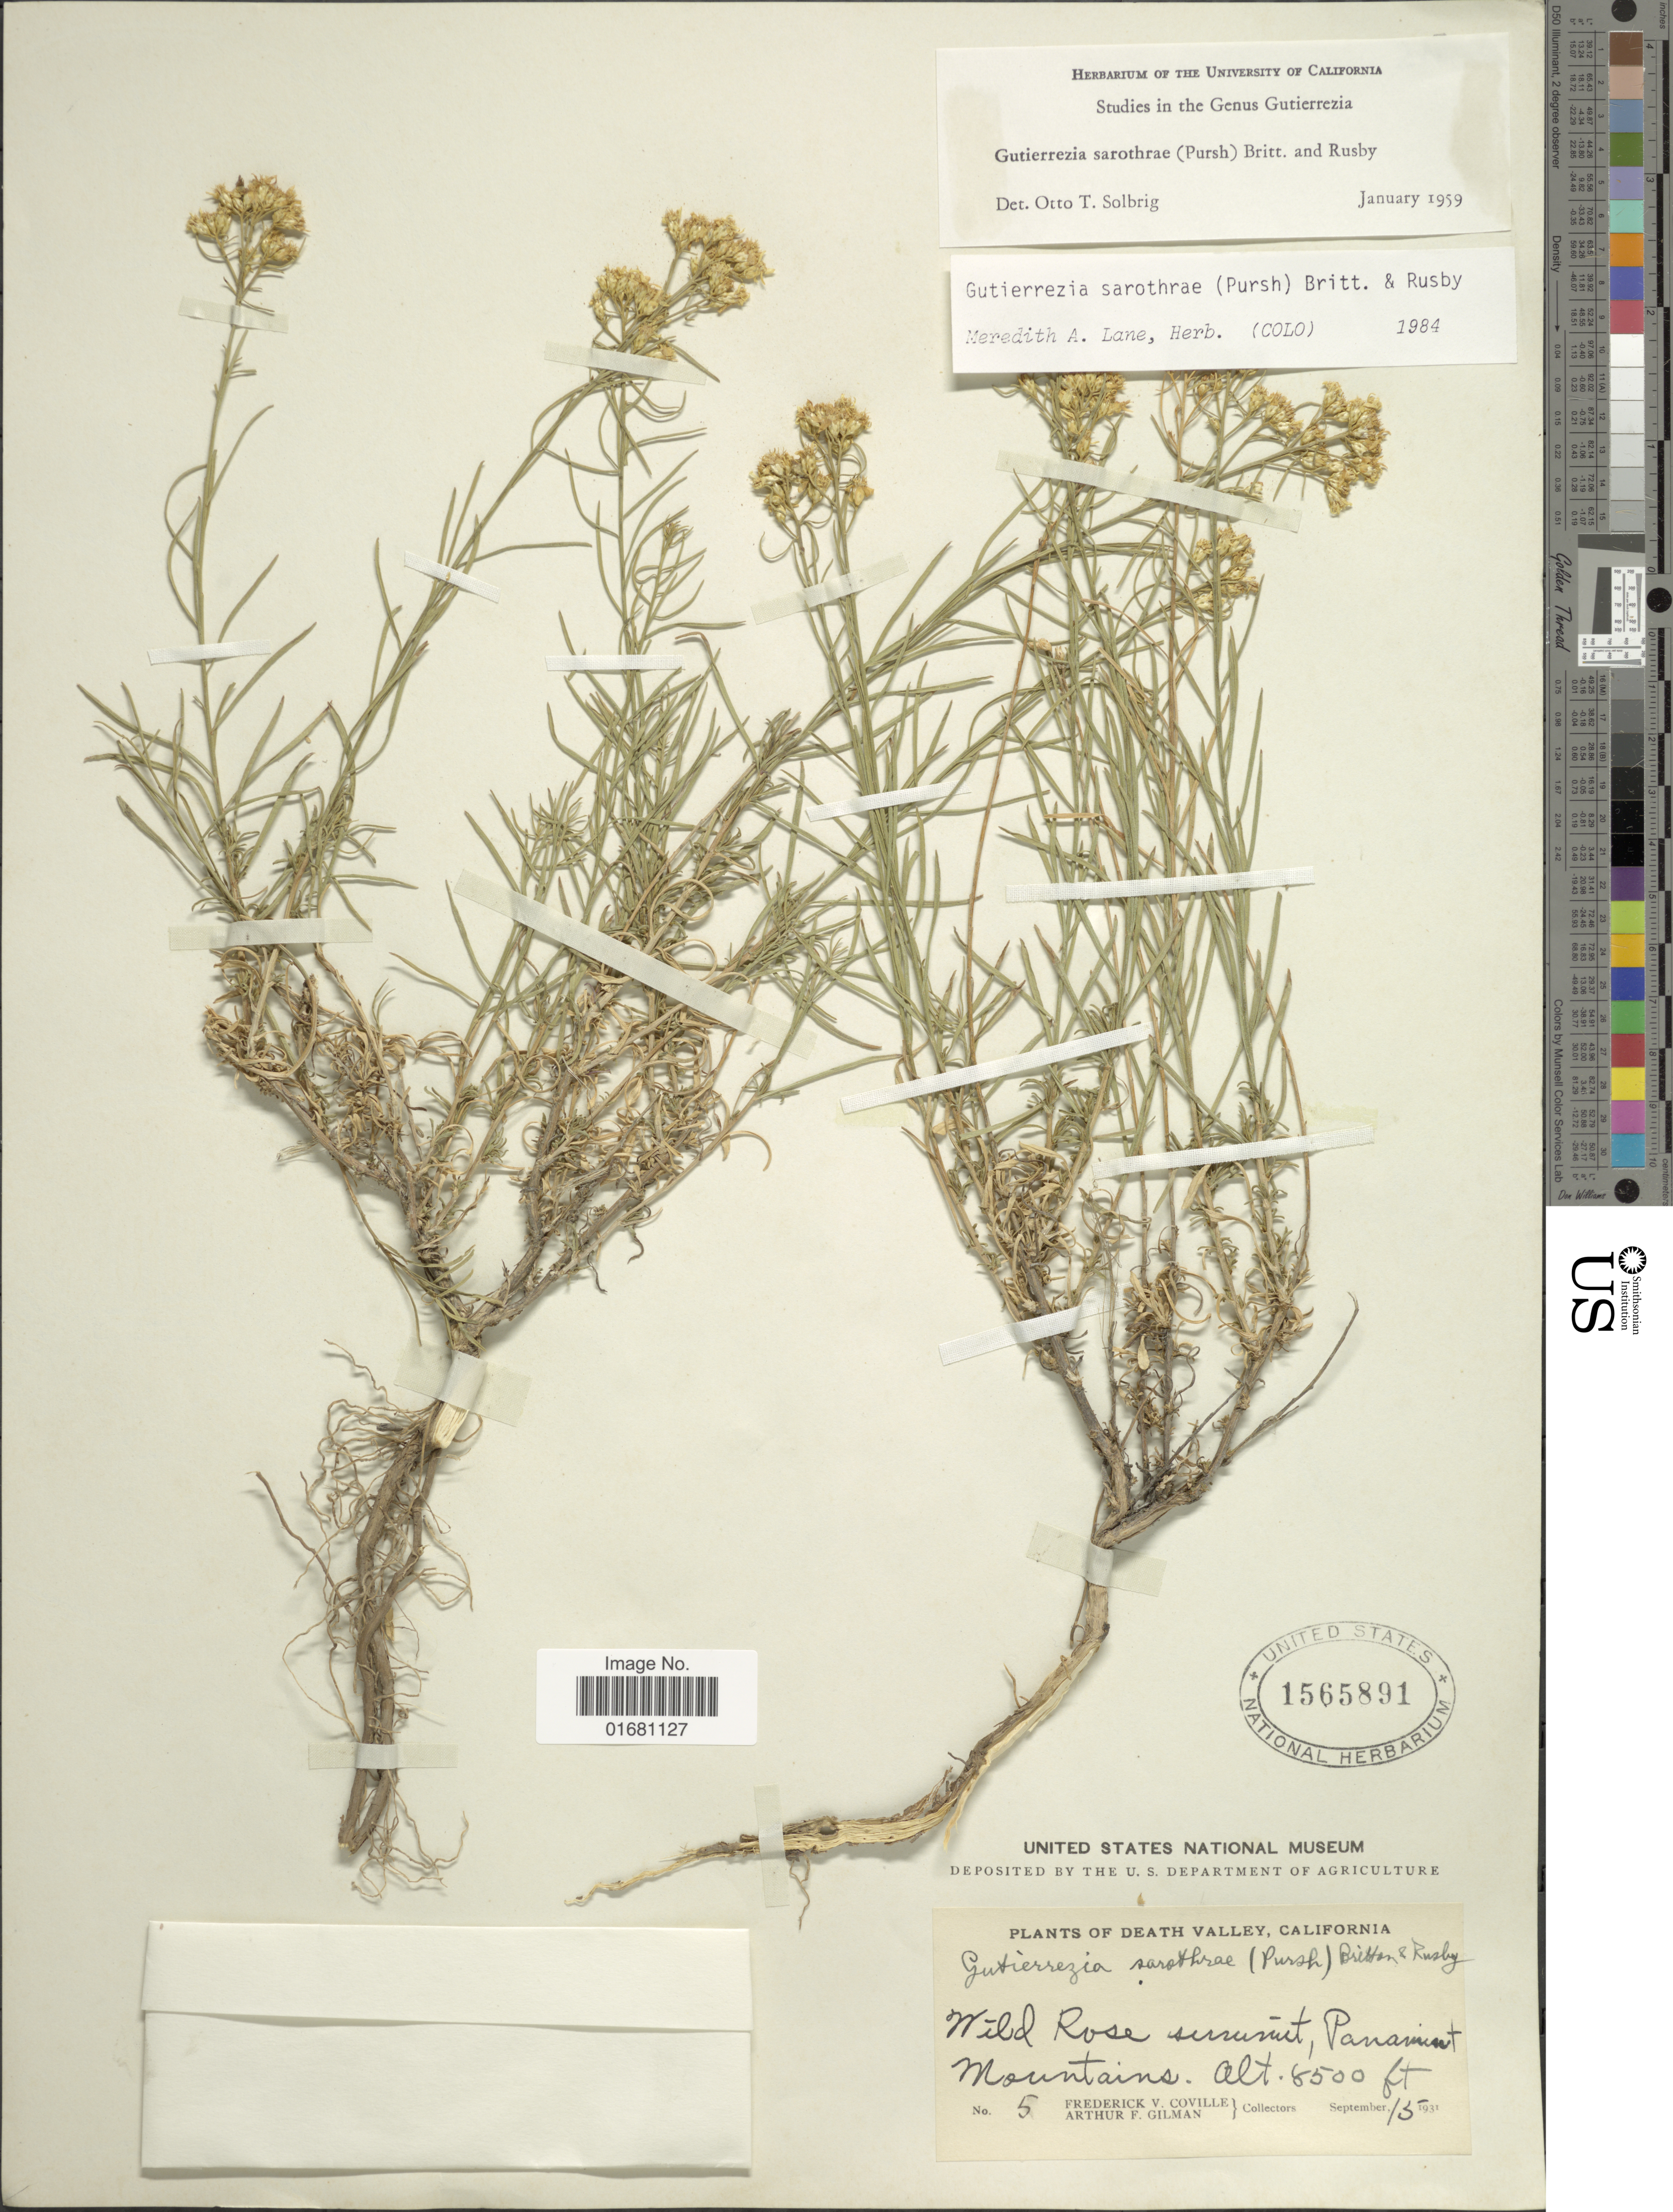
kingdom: Plantae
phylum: Tracheophyta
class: Magnoliopsida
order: Asterales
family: Asteraceae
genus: Gutierrezia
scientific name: Gutierrezia sarothrae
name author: (Pursh) Britton & Rusby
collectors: F. V. Coville & A. Gilman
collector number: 5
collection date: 1931-09-15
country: United States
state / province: California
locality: Death Valley, Wild Rose summit, Panamint Mountains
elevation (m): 2591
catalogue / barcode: US 1565891